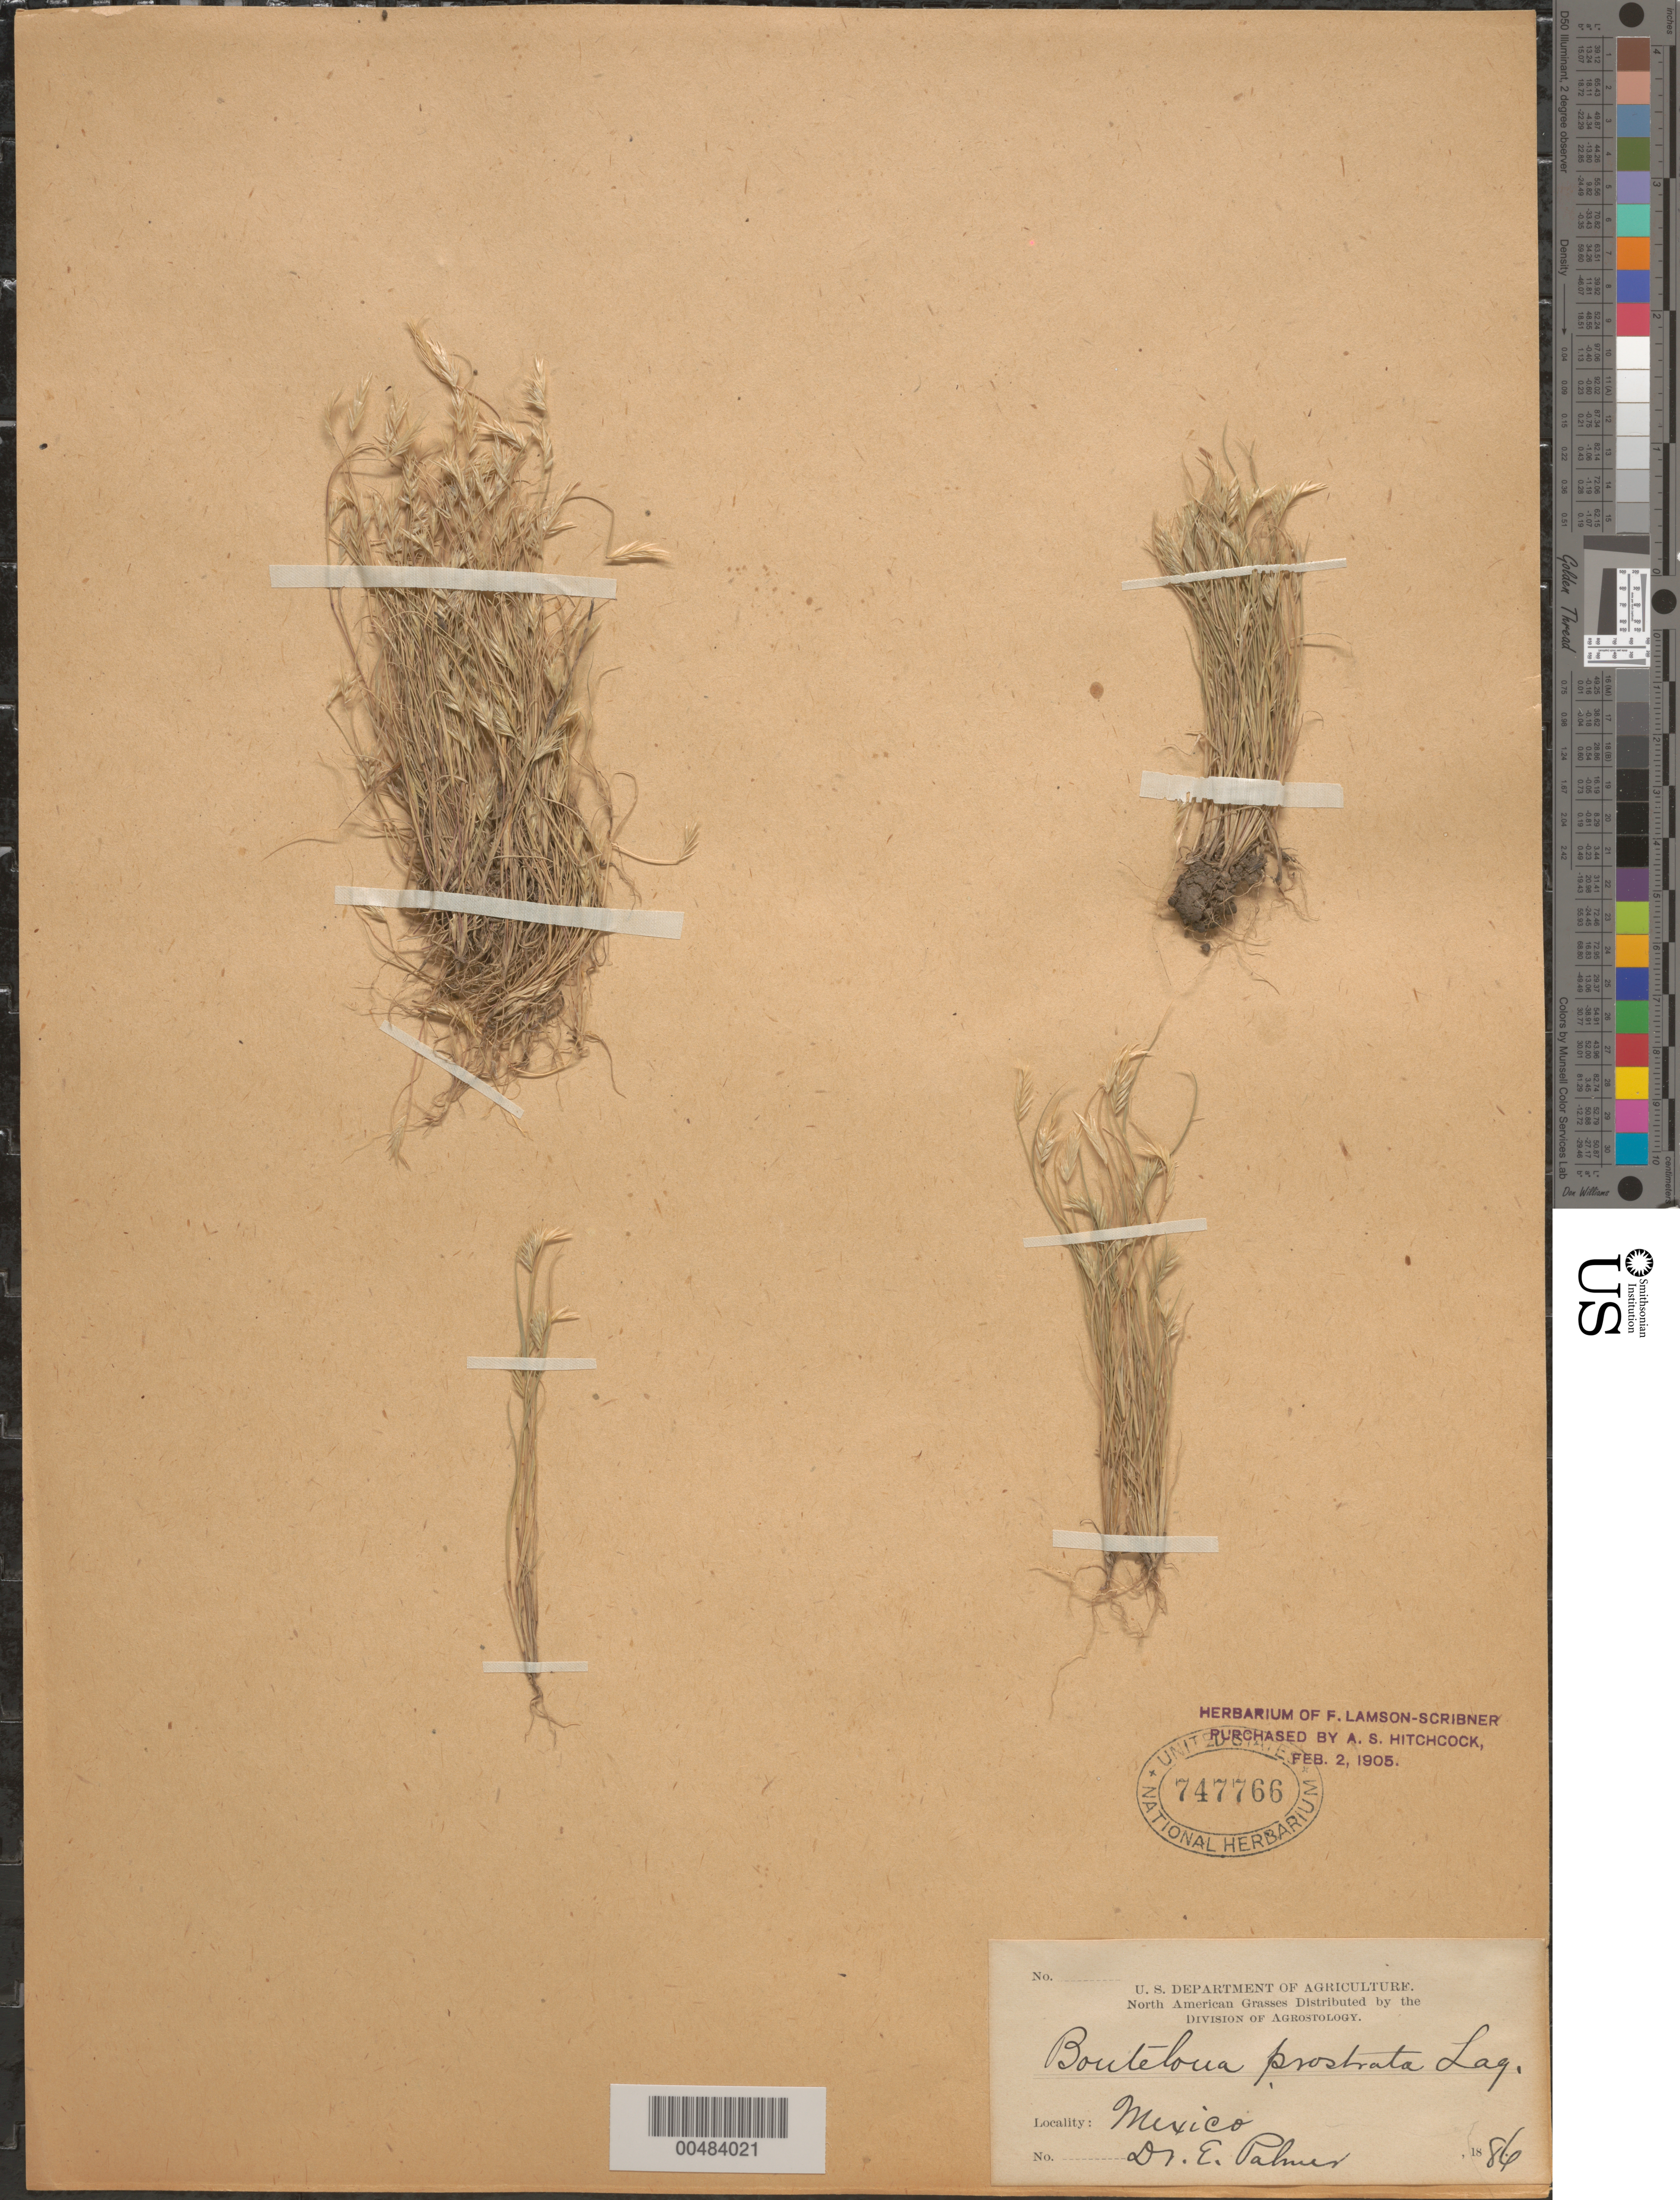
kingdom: Plantae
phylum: Tracheophyta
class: Liliopsida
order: Poales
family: Poaceae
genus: Bouteloua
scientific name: Bouteloua simplex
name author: Lag.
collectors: E. Palmer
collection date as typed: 1886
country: Mexico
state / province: Durango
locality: San Ramon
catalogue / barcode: US 747766